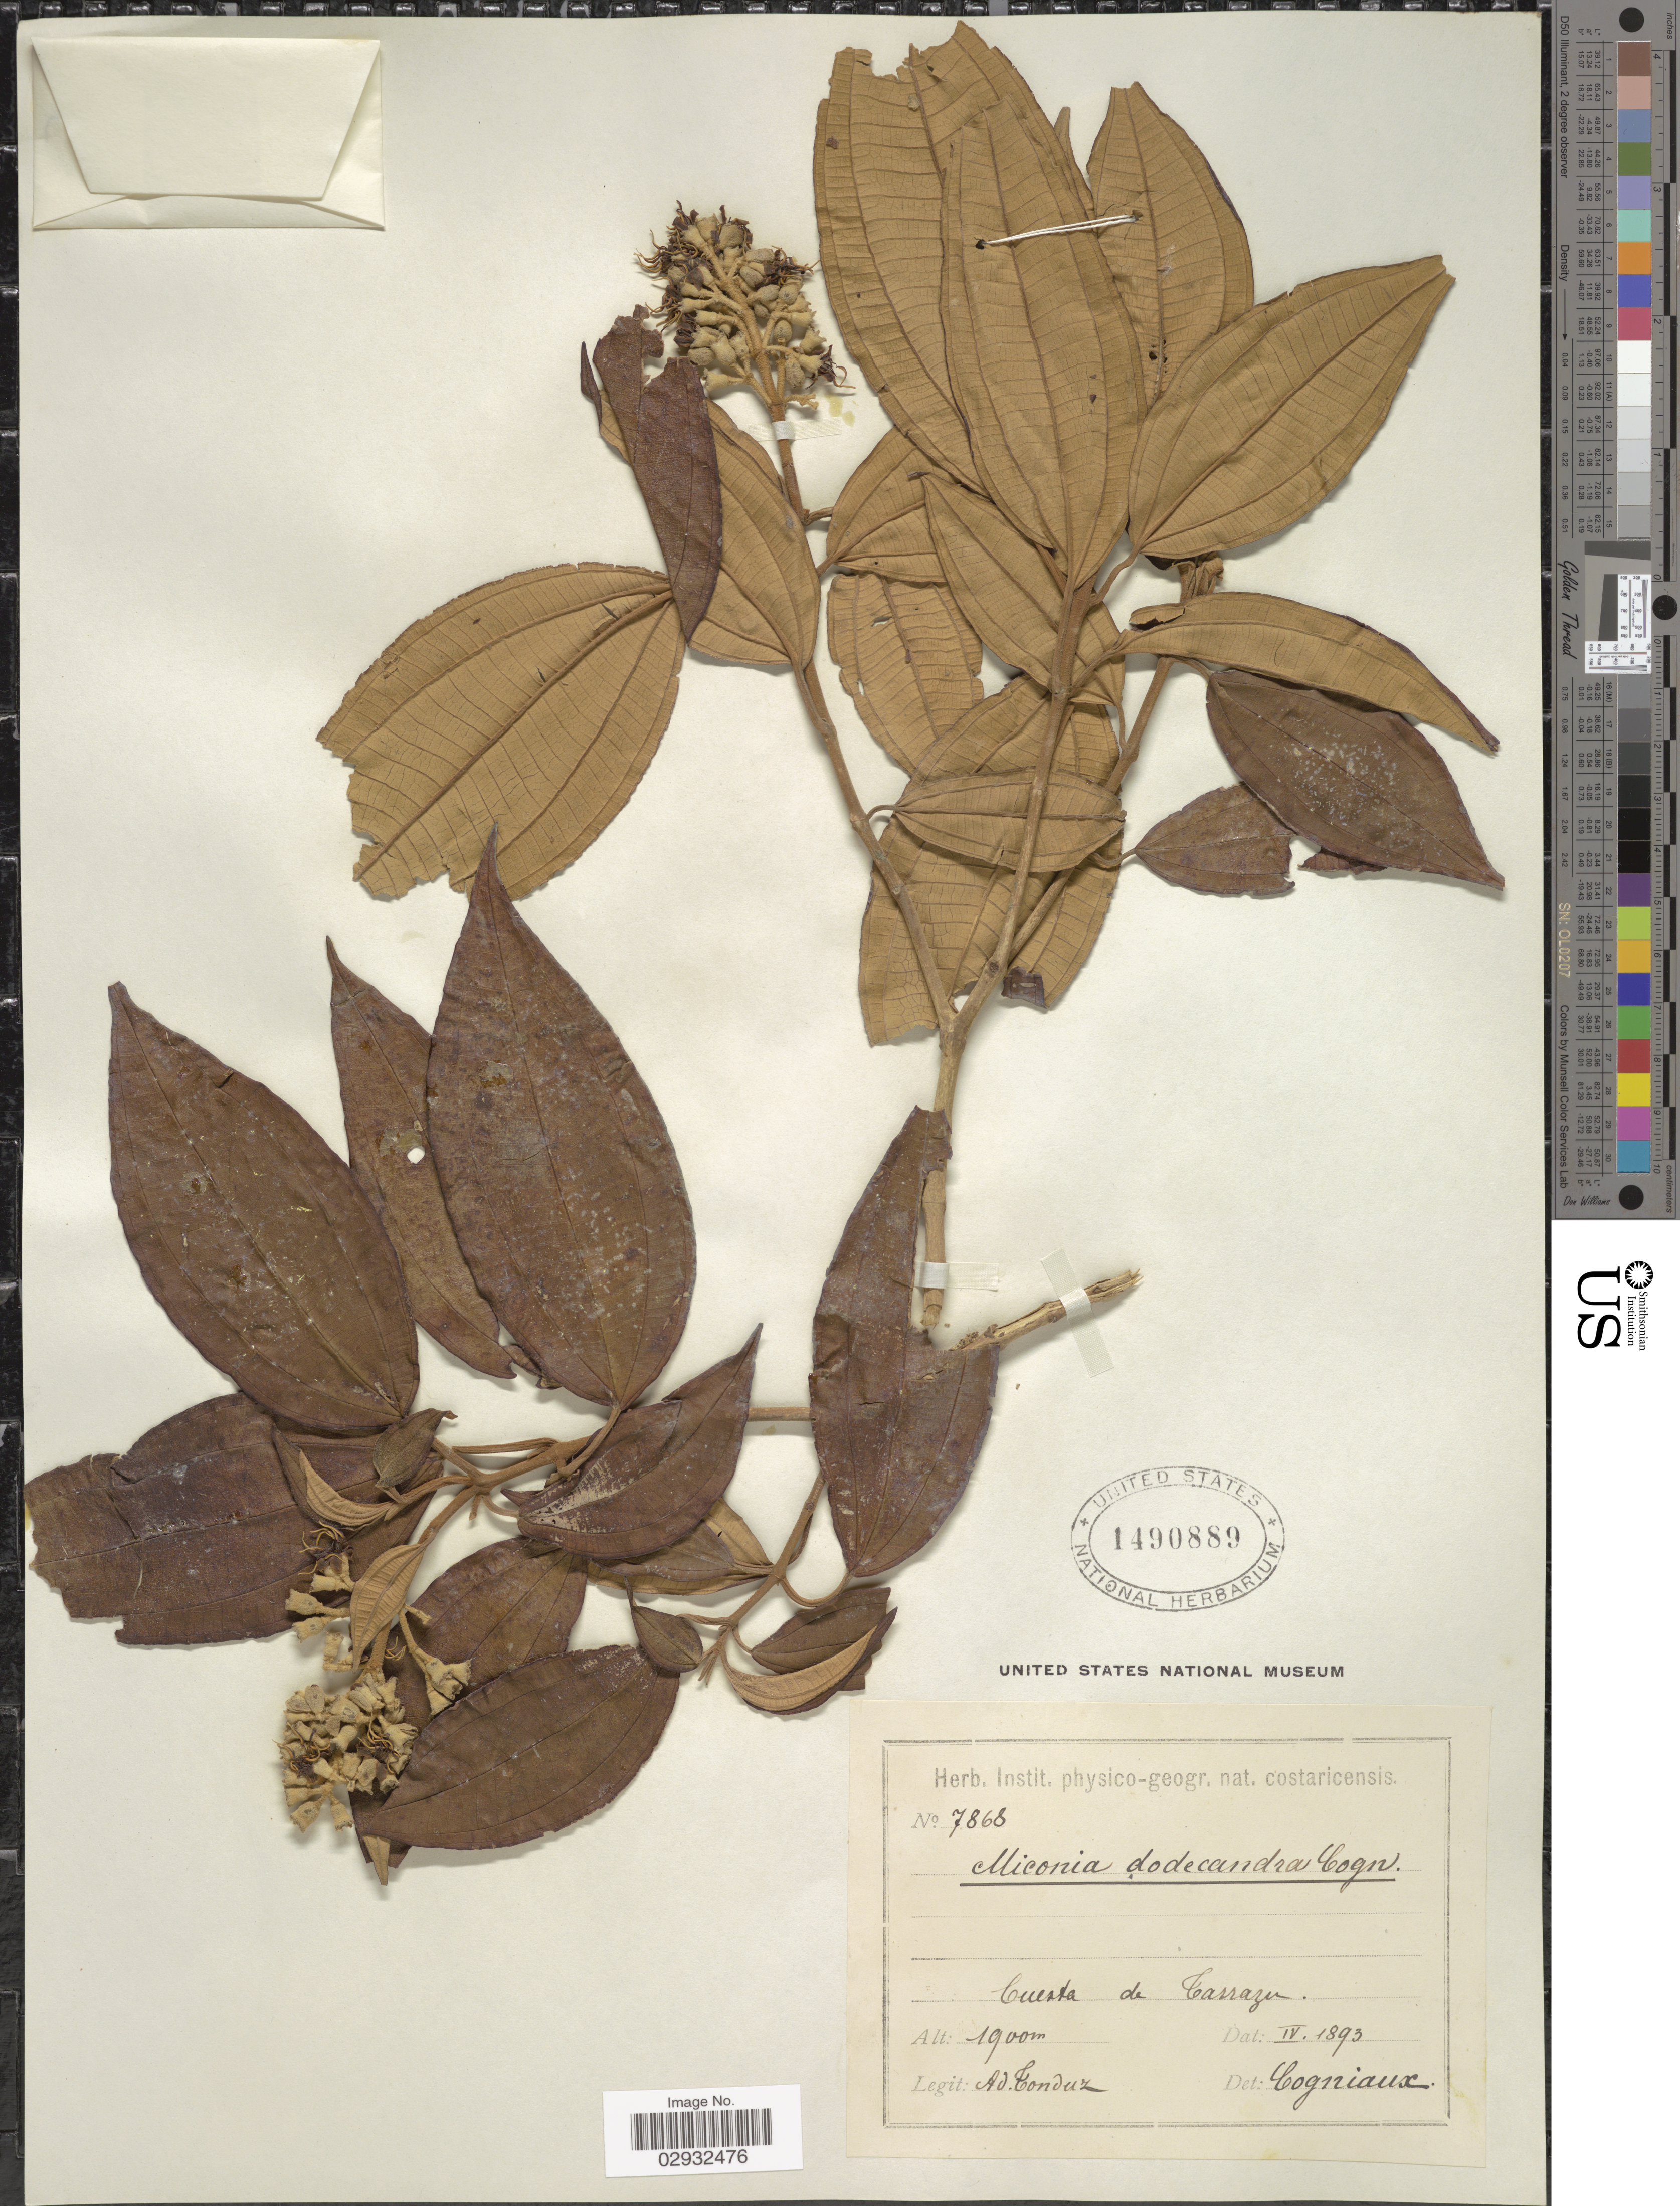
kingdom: Plantae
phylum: Tracheophyta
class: Magnoliopsida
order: Myrtales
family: Melastomataceae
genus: Miconia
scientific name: Miconia dodecandra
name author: Cogn.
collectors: A. Tonduz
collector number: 7868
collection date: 1893-04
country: Costa Rica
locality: Cuesta de Tarrazu.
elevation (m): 1900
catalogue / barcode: US 1490889